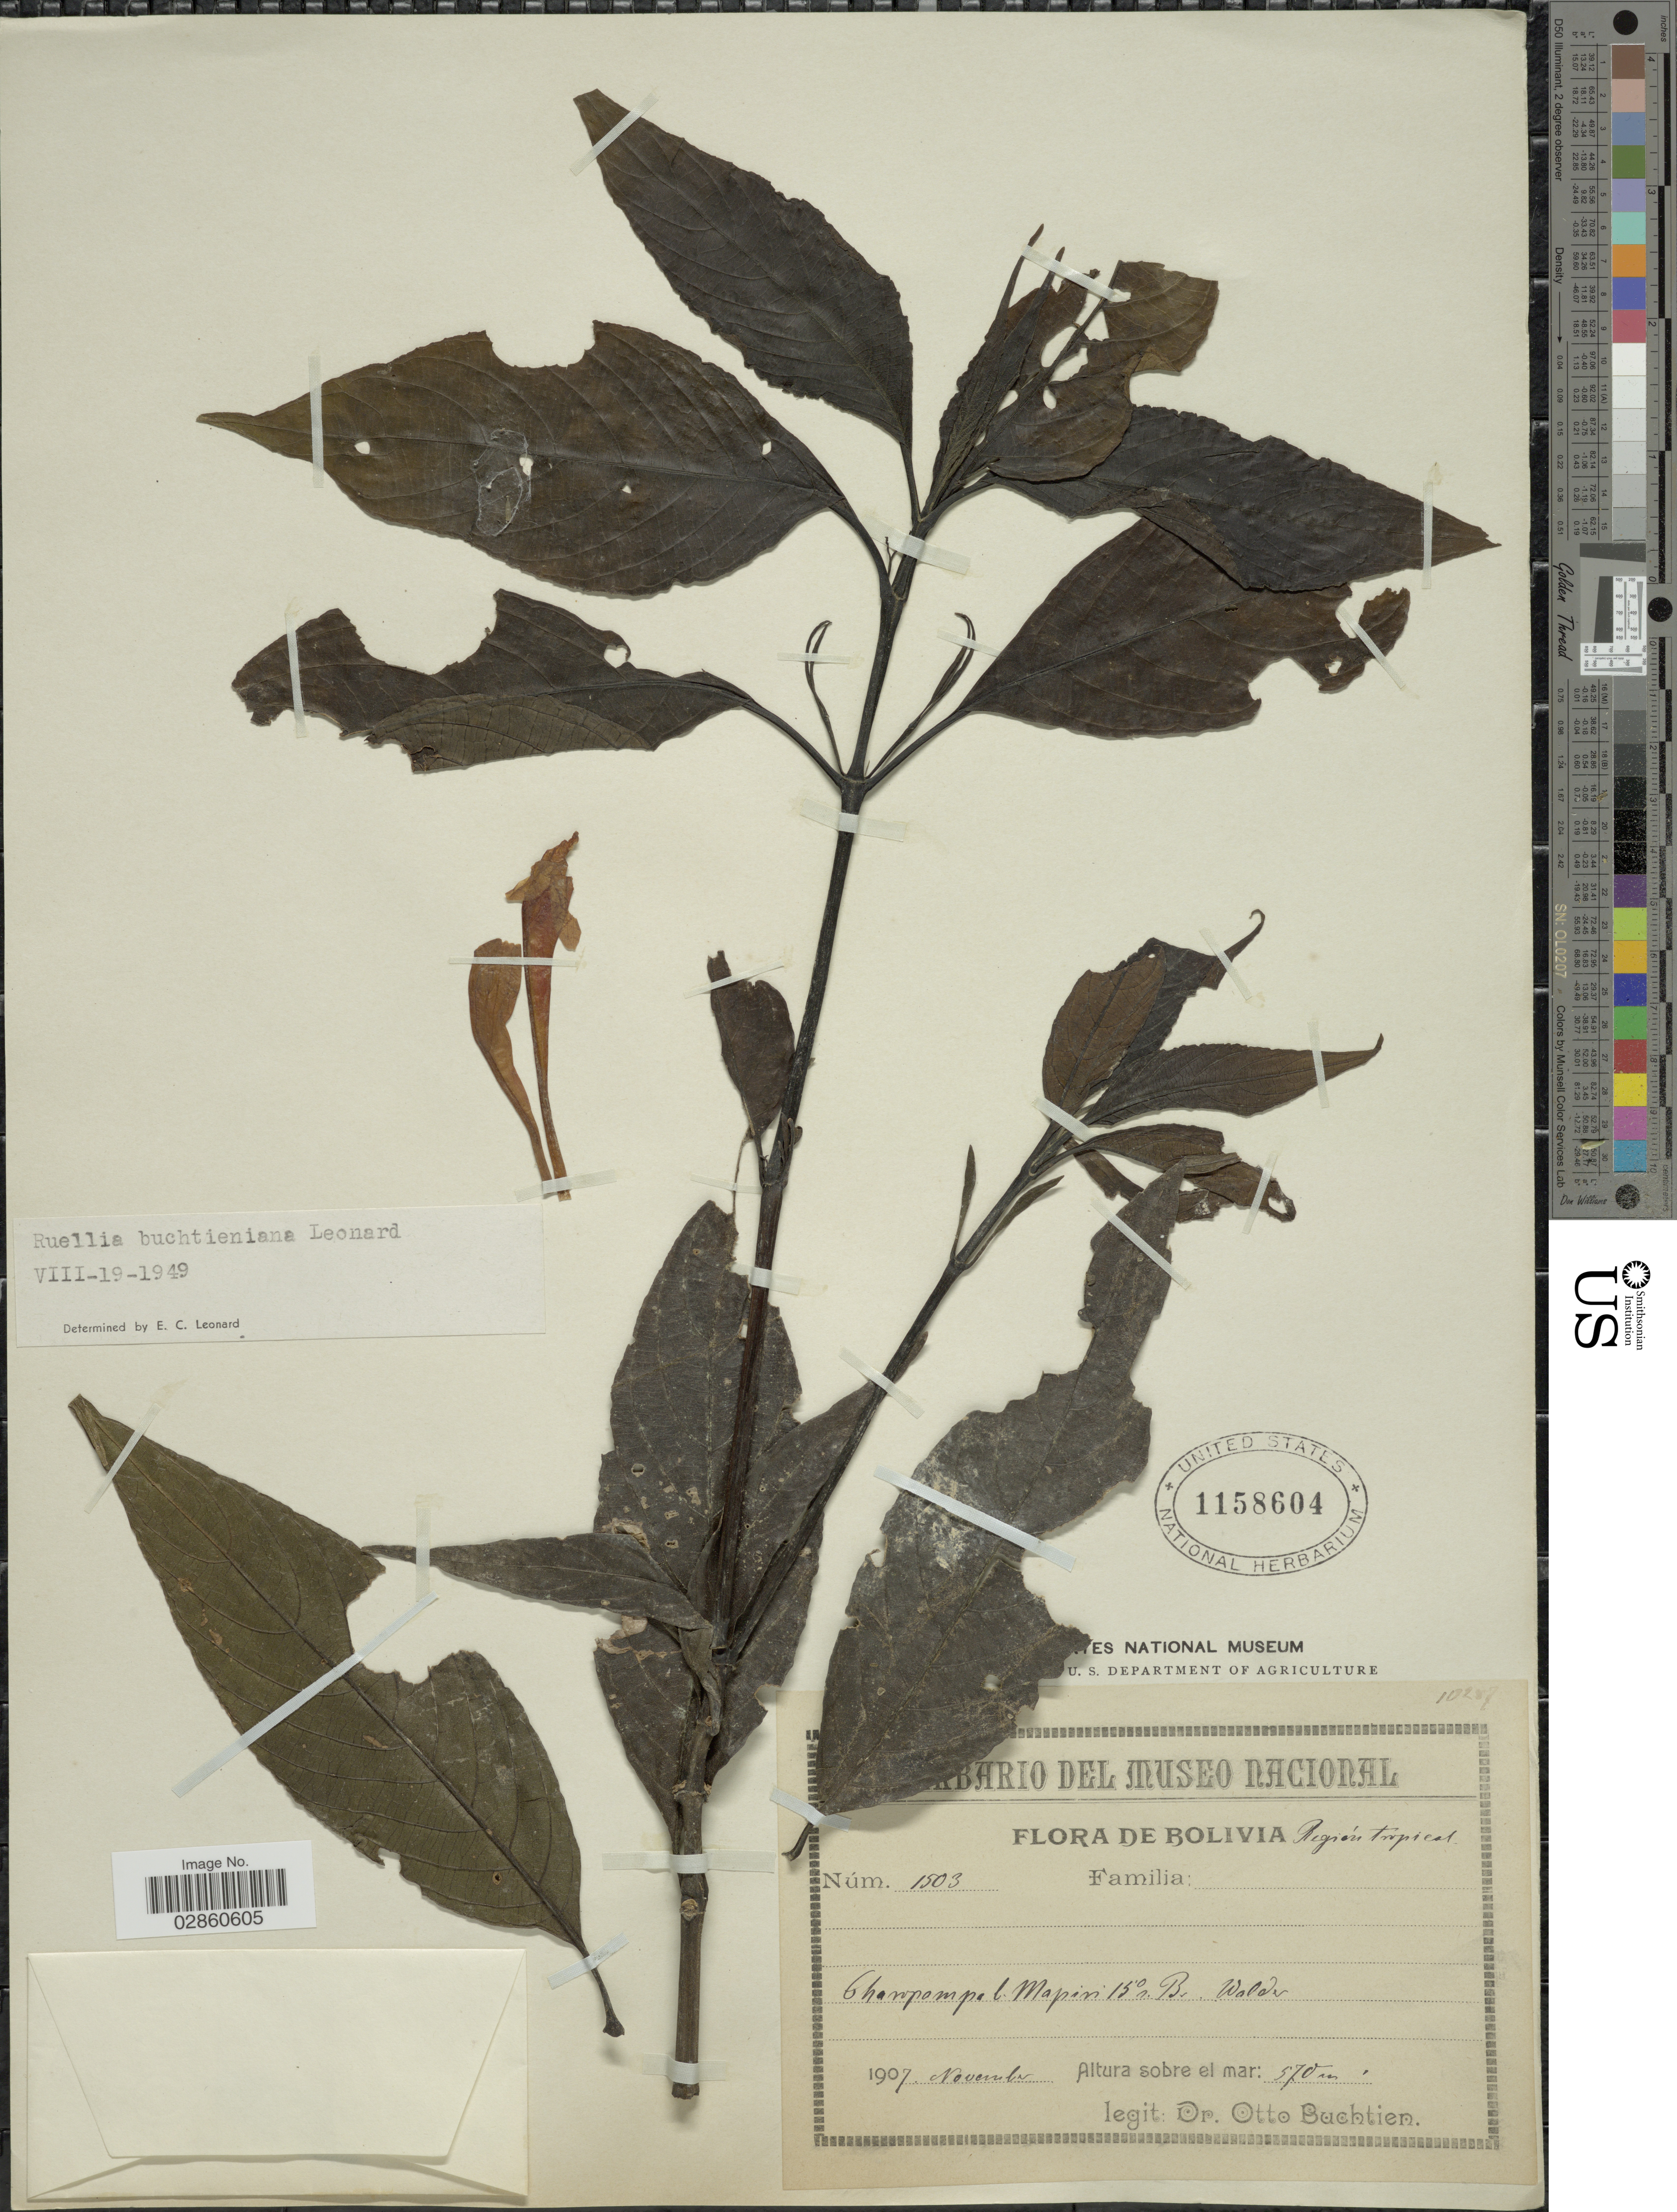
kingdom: Plantae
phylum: Tracheophyta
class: Magnoliopsida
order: Lamiales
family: Acanthaceae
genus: Ruellia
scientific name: Ruellia haenkeana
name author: (Nees) Wassh.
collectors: O. Buchtien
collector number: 1503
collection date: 1907-11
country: Bolivia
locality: Región tropical. Charopampa b. Mapiri 15° r. Br.: Wälder.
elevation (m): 570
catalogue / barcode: US 1158604